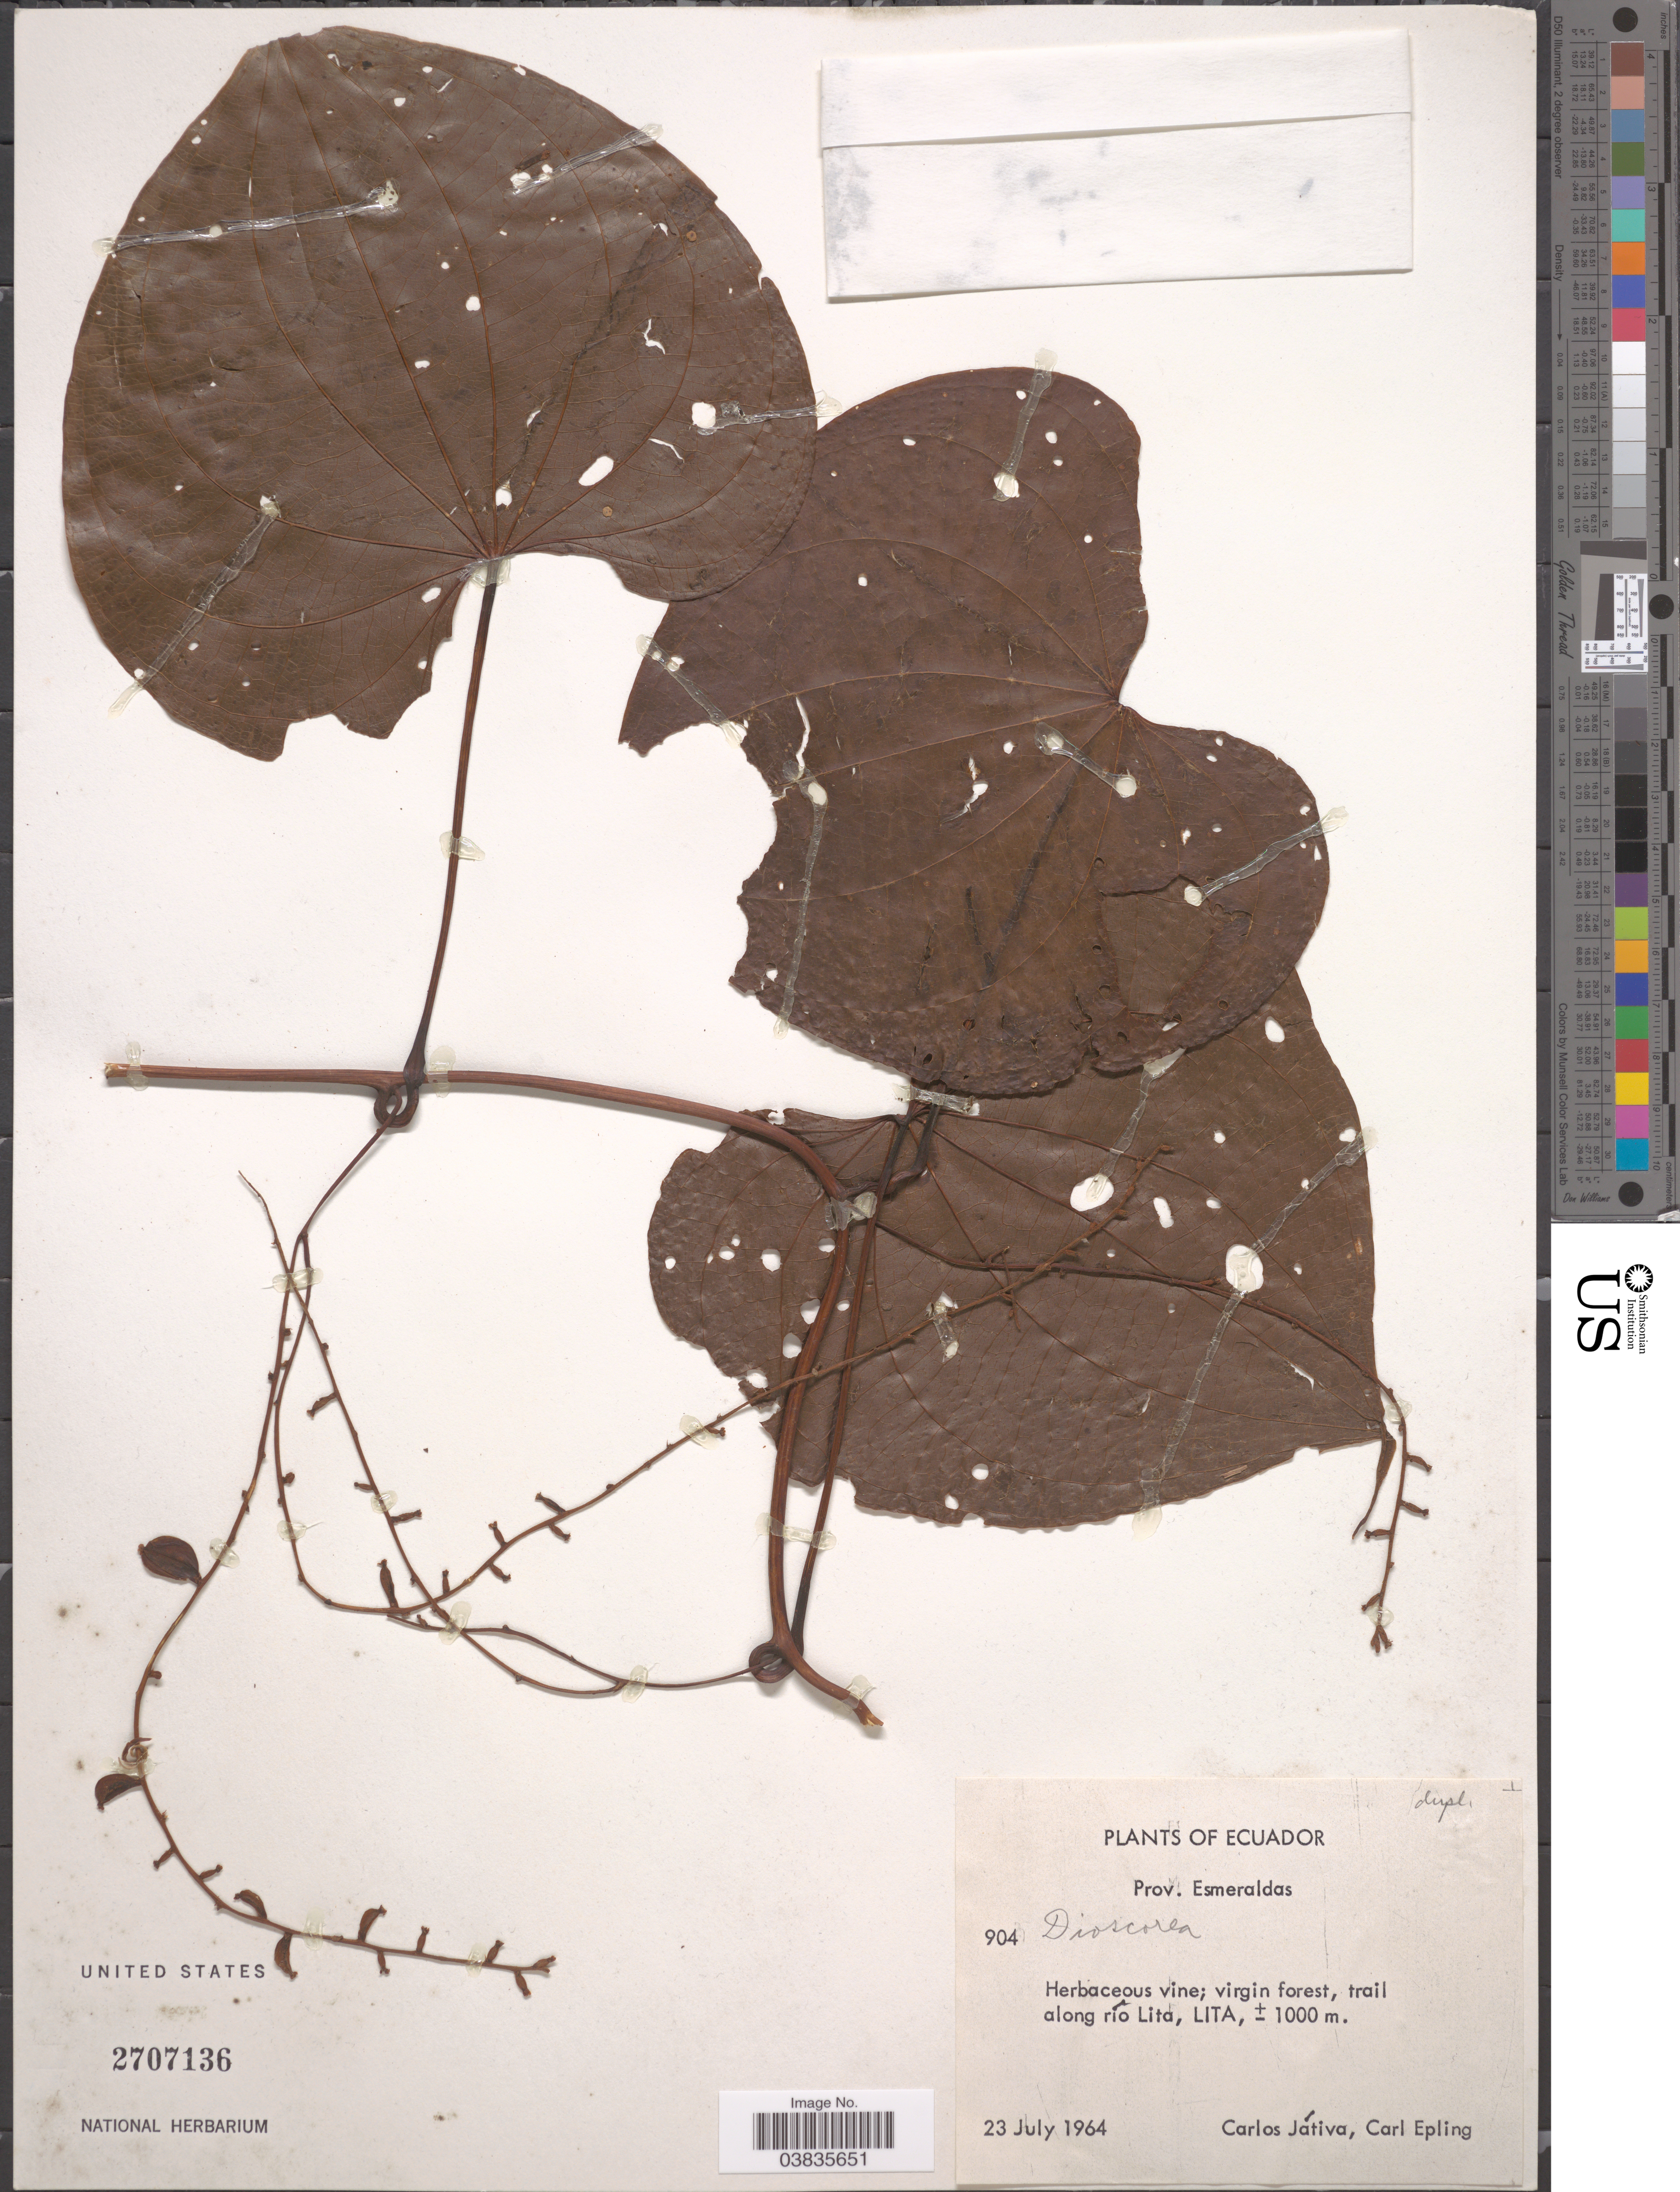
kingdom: Plantae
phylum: Tracheophyta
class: Liliopsida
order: Dioscoreales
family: Dioscoreaceae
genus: Dioscorea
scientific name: Dioscorea sp.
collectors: C. D. Játiva & C. C. Epling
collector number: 904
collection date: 1964-07-23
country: Ecuador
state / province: Esmeraldas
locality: Trail along río Lita.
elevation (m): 1000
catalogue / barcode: US 2707136